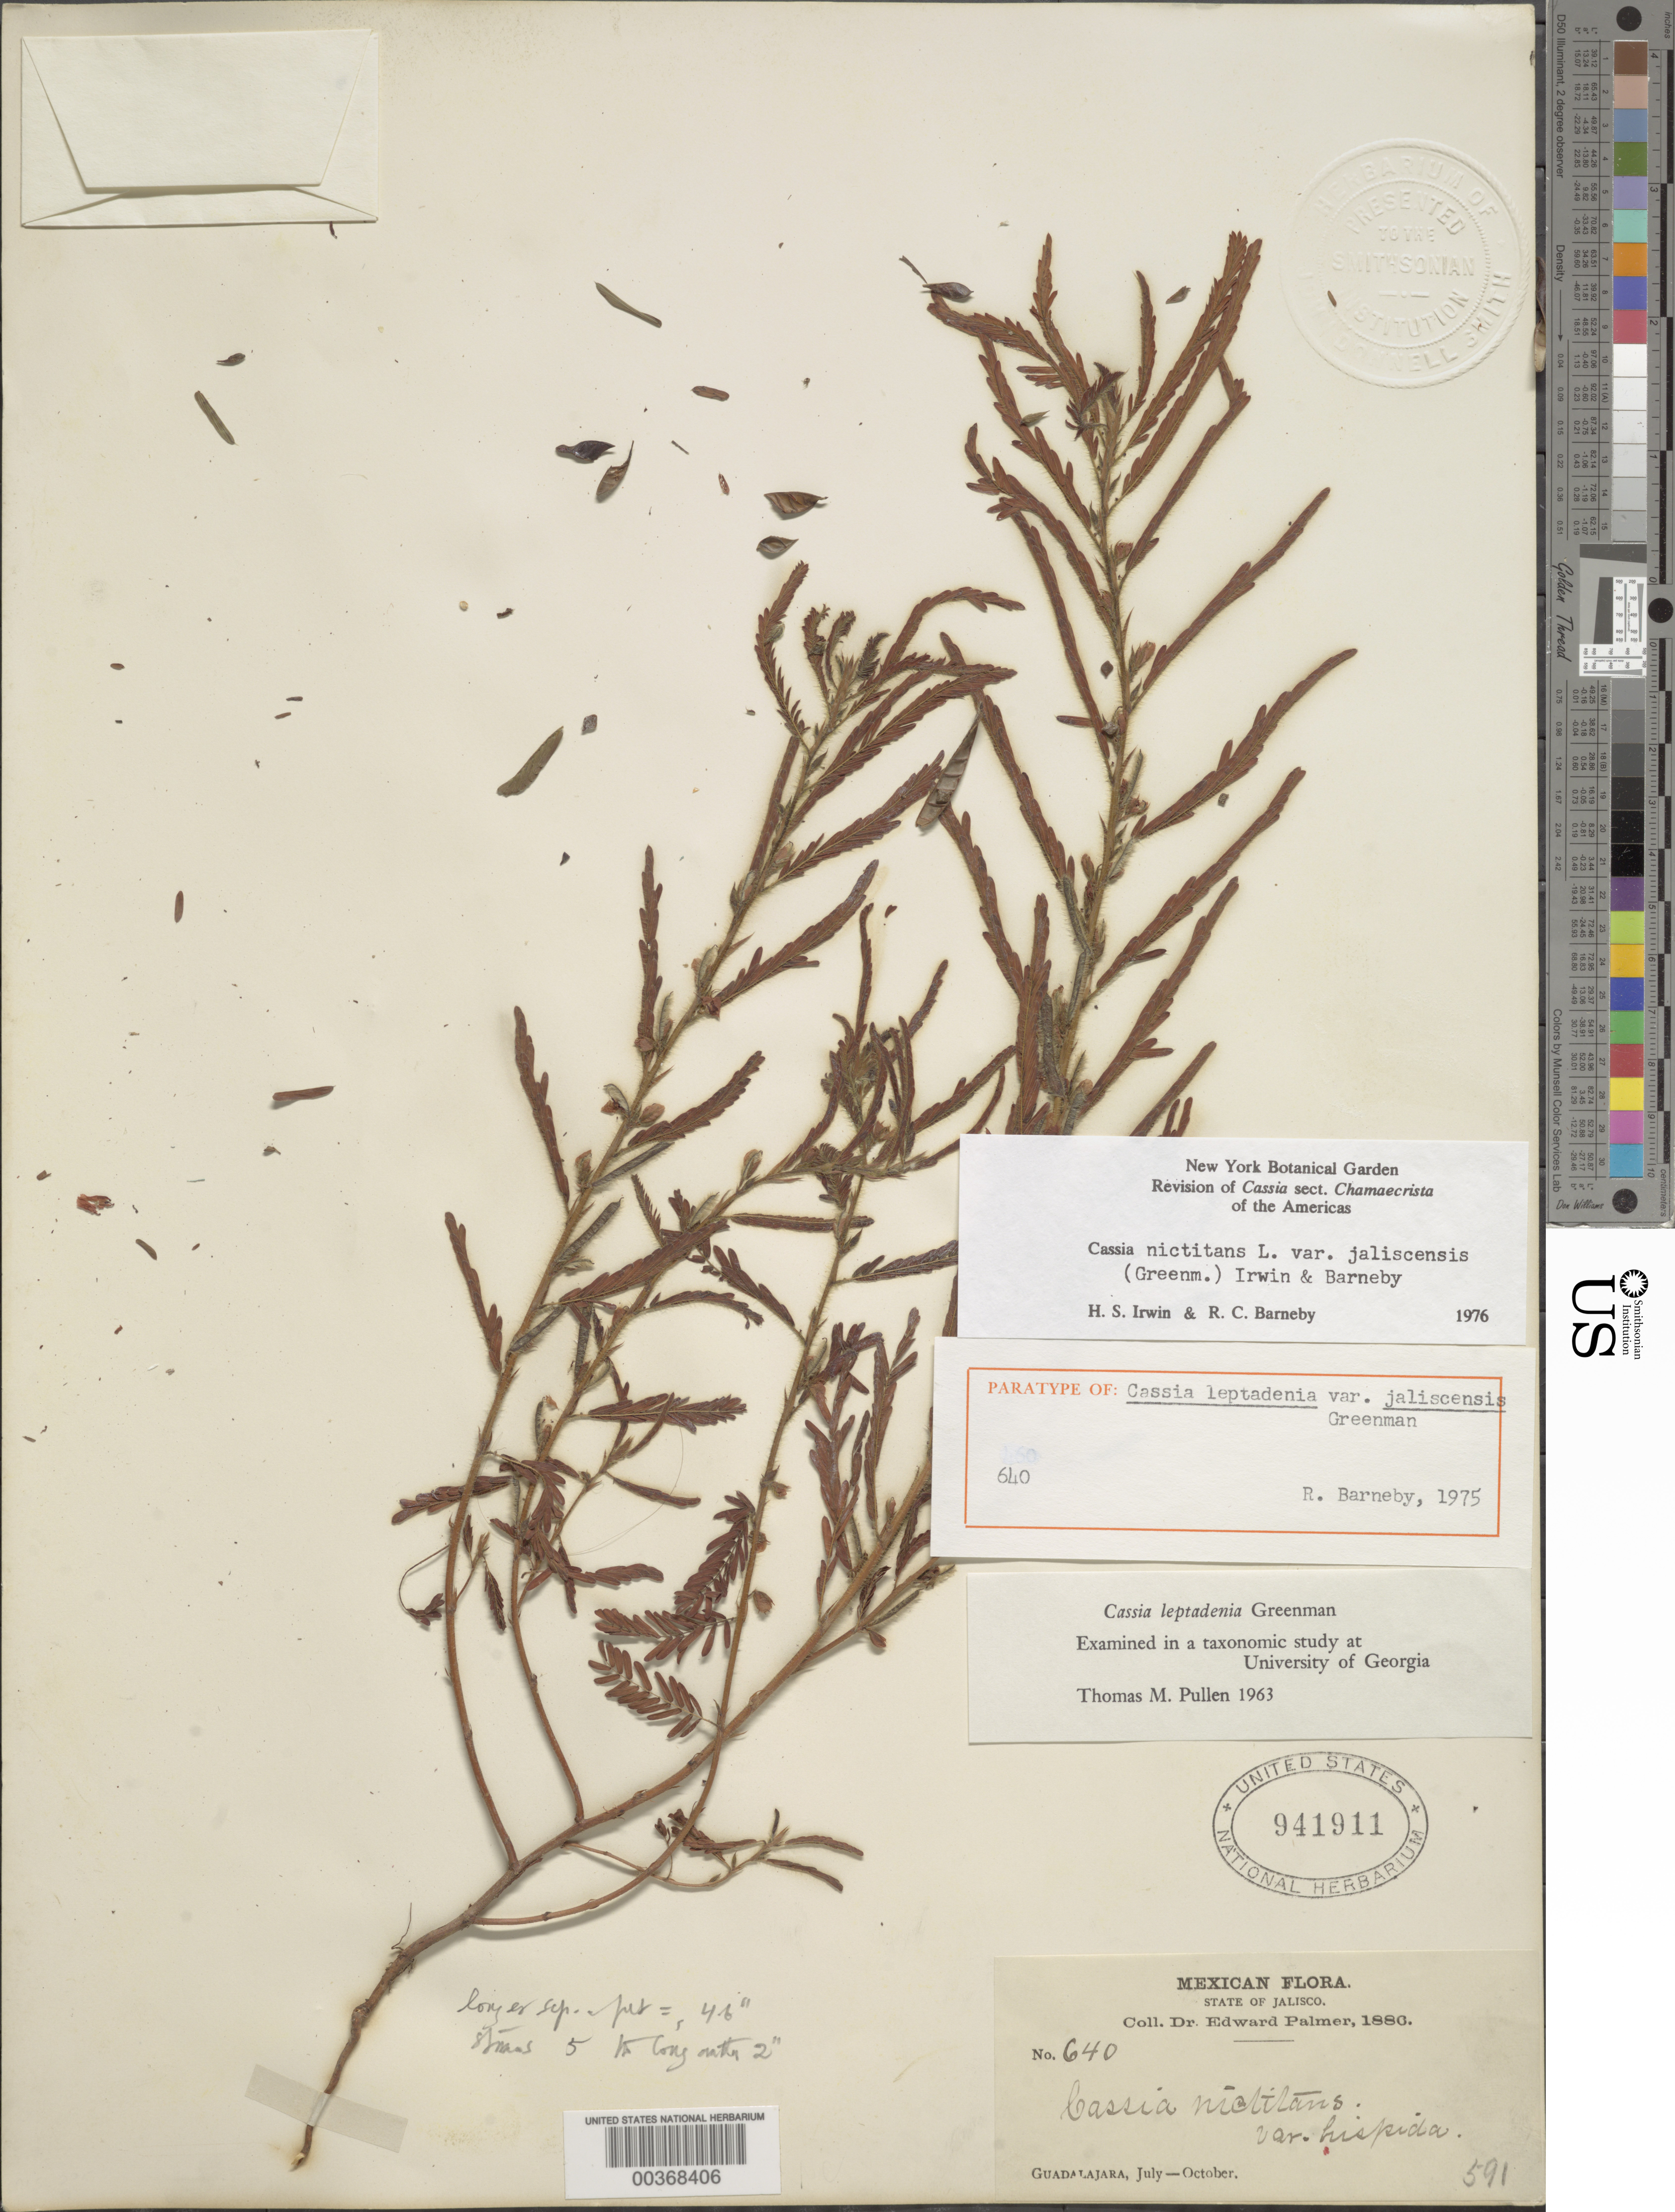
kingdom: Plantae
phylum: Tracheophyta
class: Magnoliopsida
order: Fabales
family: Fabaceae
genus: Chamaecrista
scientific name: Chamaecrista nictitans var. jaliscensis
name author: (Greenm.) H.S. Irwin & Barneby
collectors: E. Palmer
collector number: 640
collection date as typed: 1880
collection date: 1880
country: Mexico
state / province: Jalisco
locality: Guadalajara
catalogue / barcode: US 941911